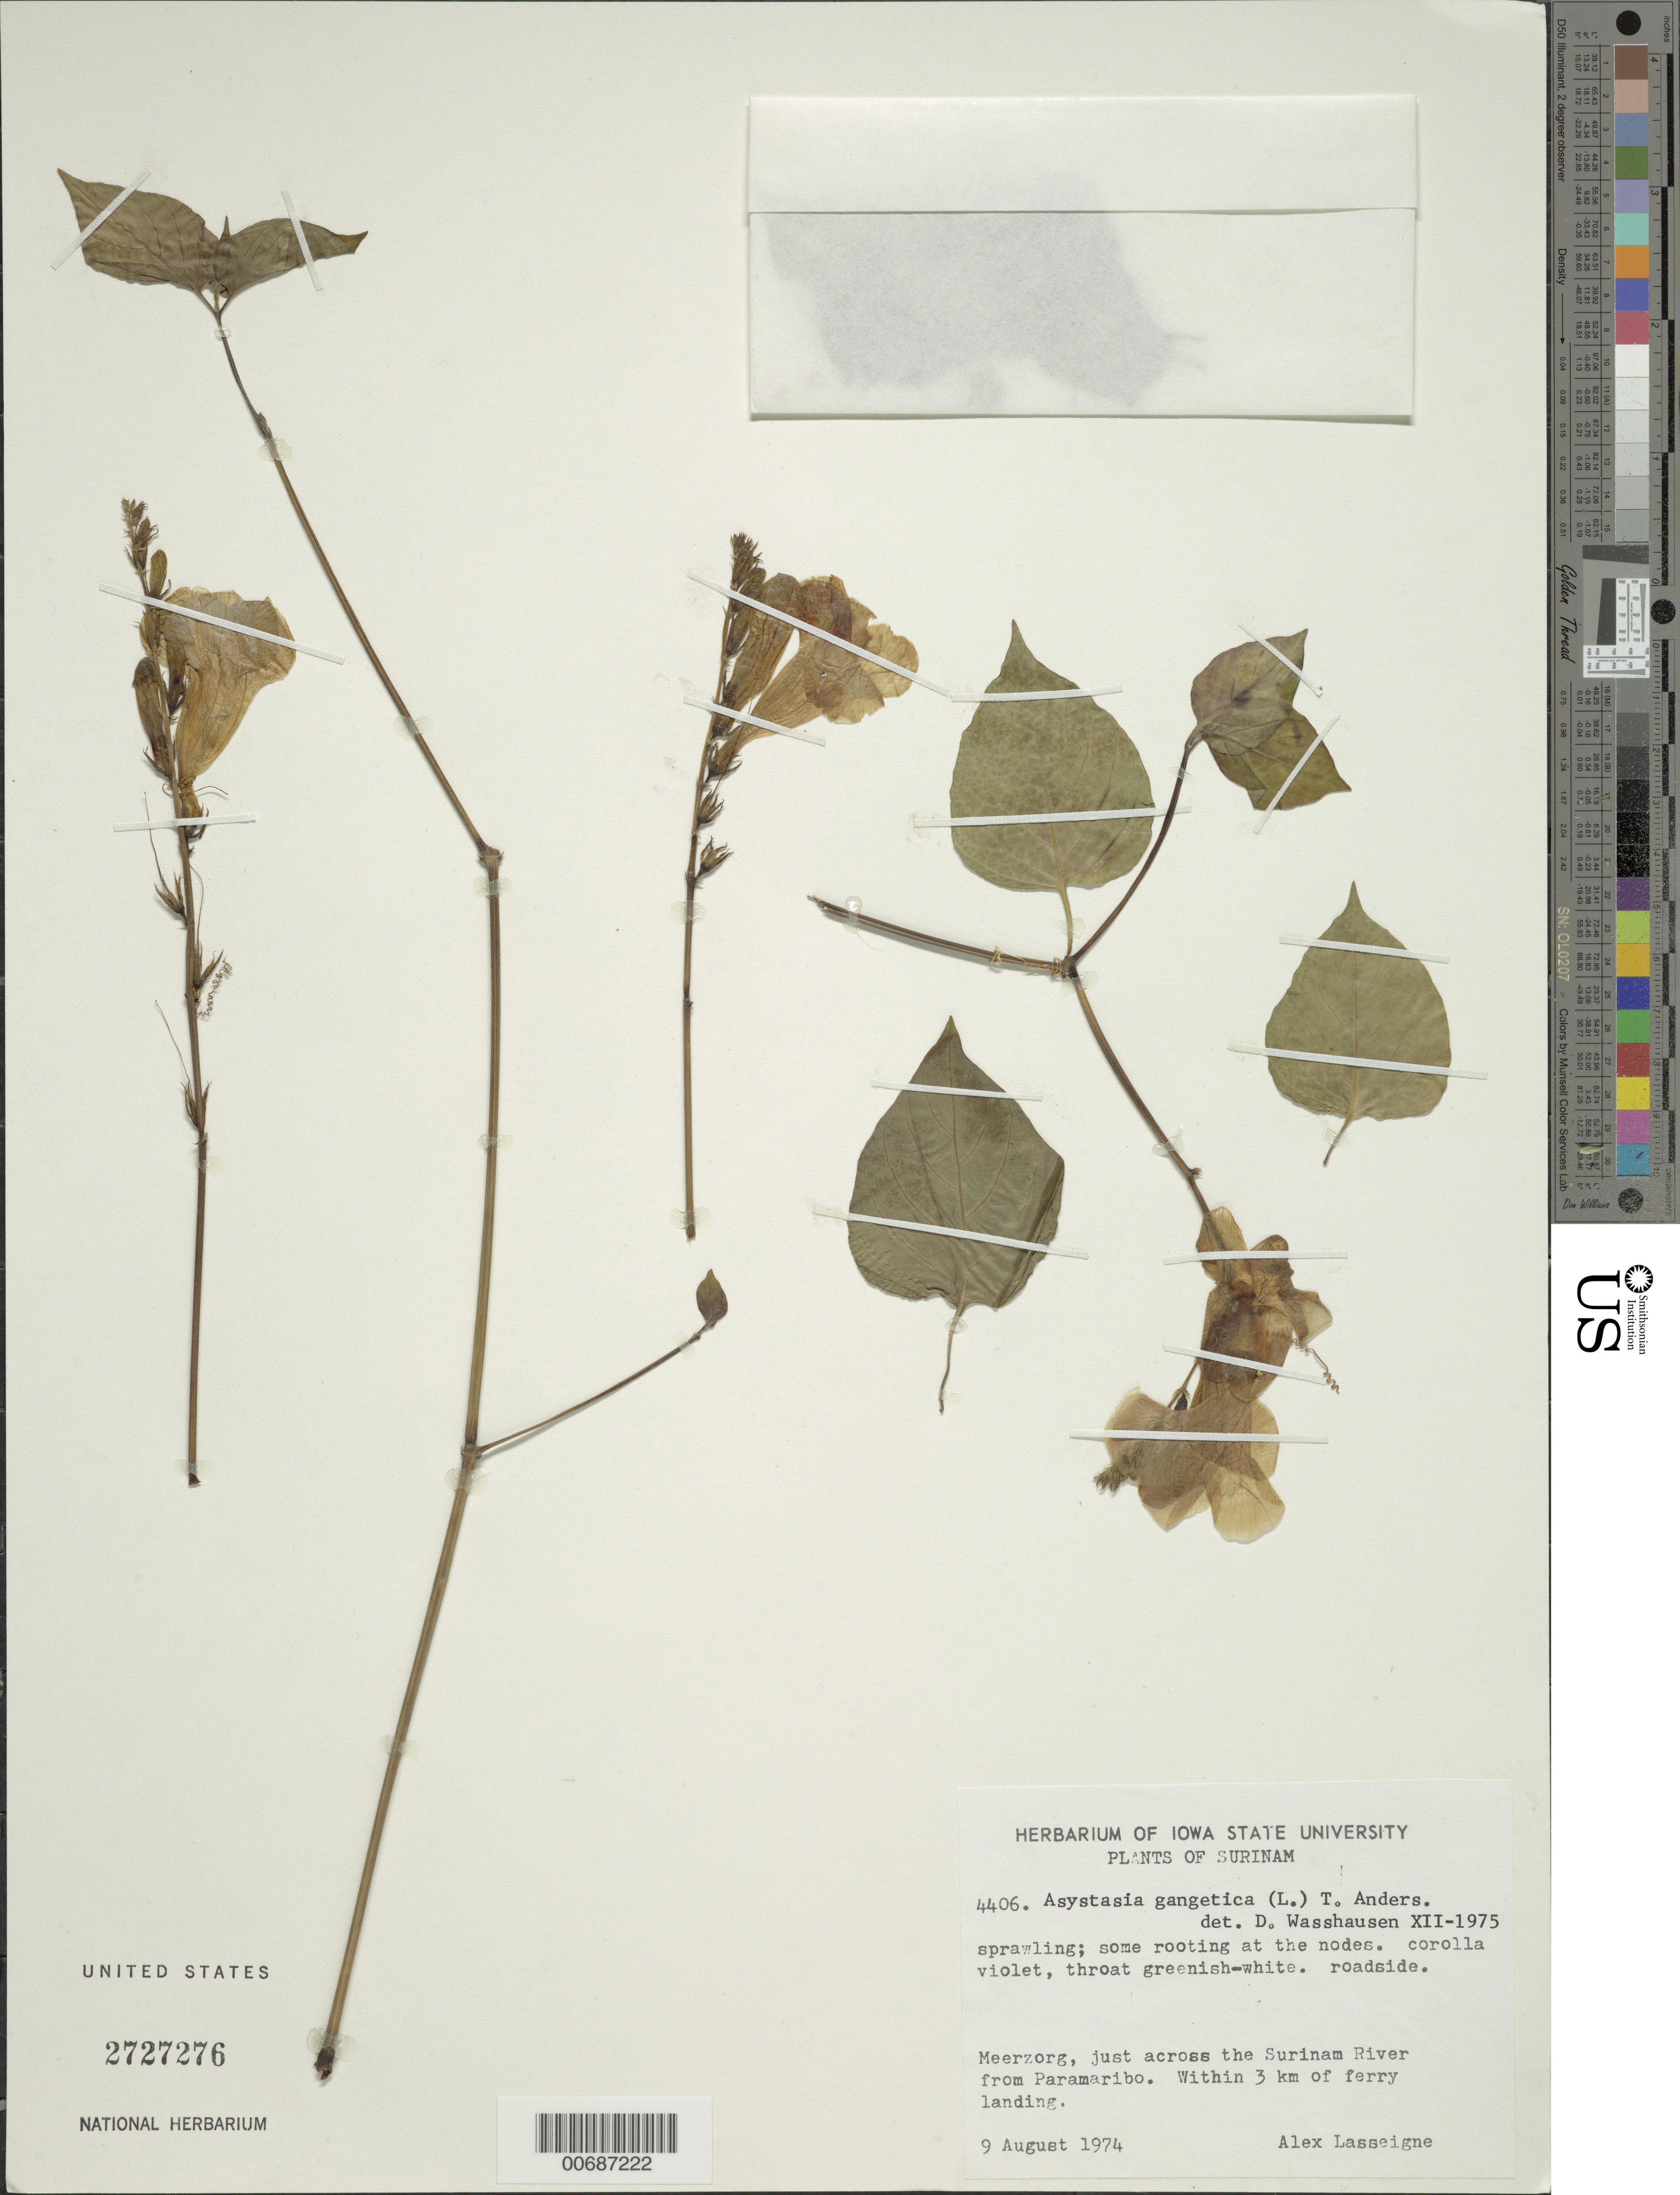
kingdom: Plantae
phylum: Tracheophyta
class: Magnoliopsida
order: Lamiales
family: Acanthaceae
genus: Asystasia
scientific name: Asystasia gangetica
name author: (L.) T. Anderson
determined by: Wasshausen, Dieter C., (BOT), Smithsonian Institution - National Museum of Natural History (UNITED STATES)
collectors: A. Lasseigne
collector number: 4406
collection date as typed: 9-Aug-74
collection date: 1974-08-09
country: Suriname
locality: Meerzorg, just across the Surinam River from Paramaribo, within 3 mi. of ferry landing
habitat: Roadside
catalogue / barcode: US 2727276